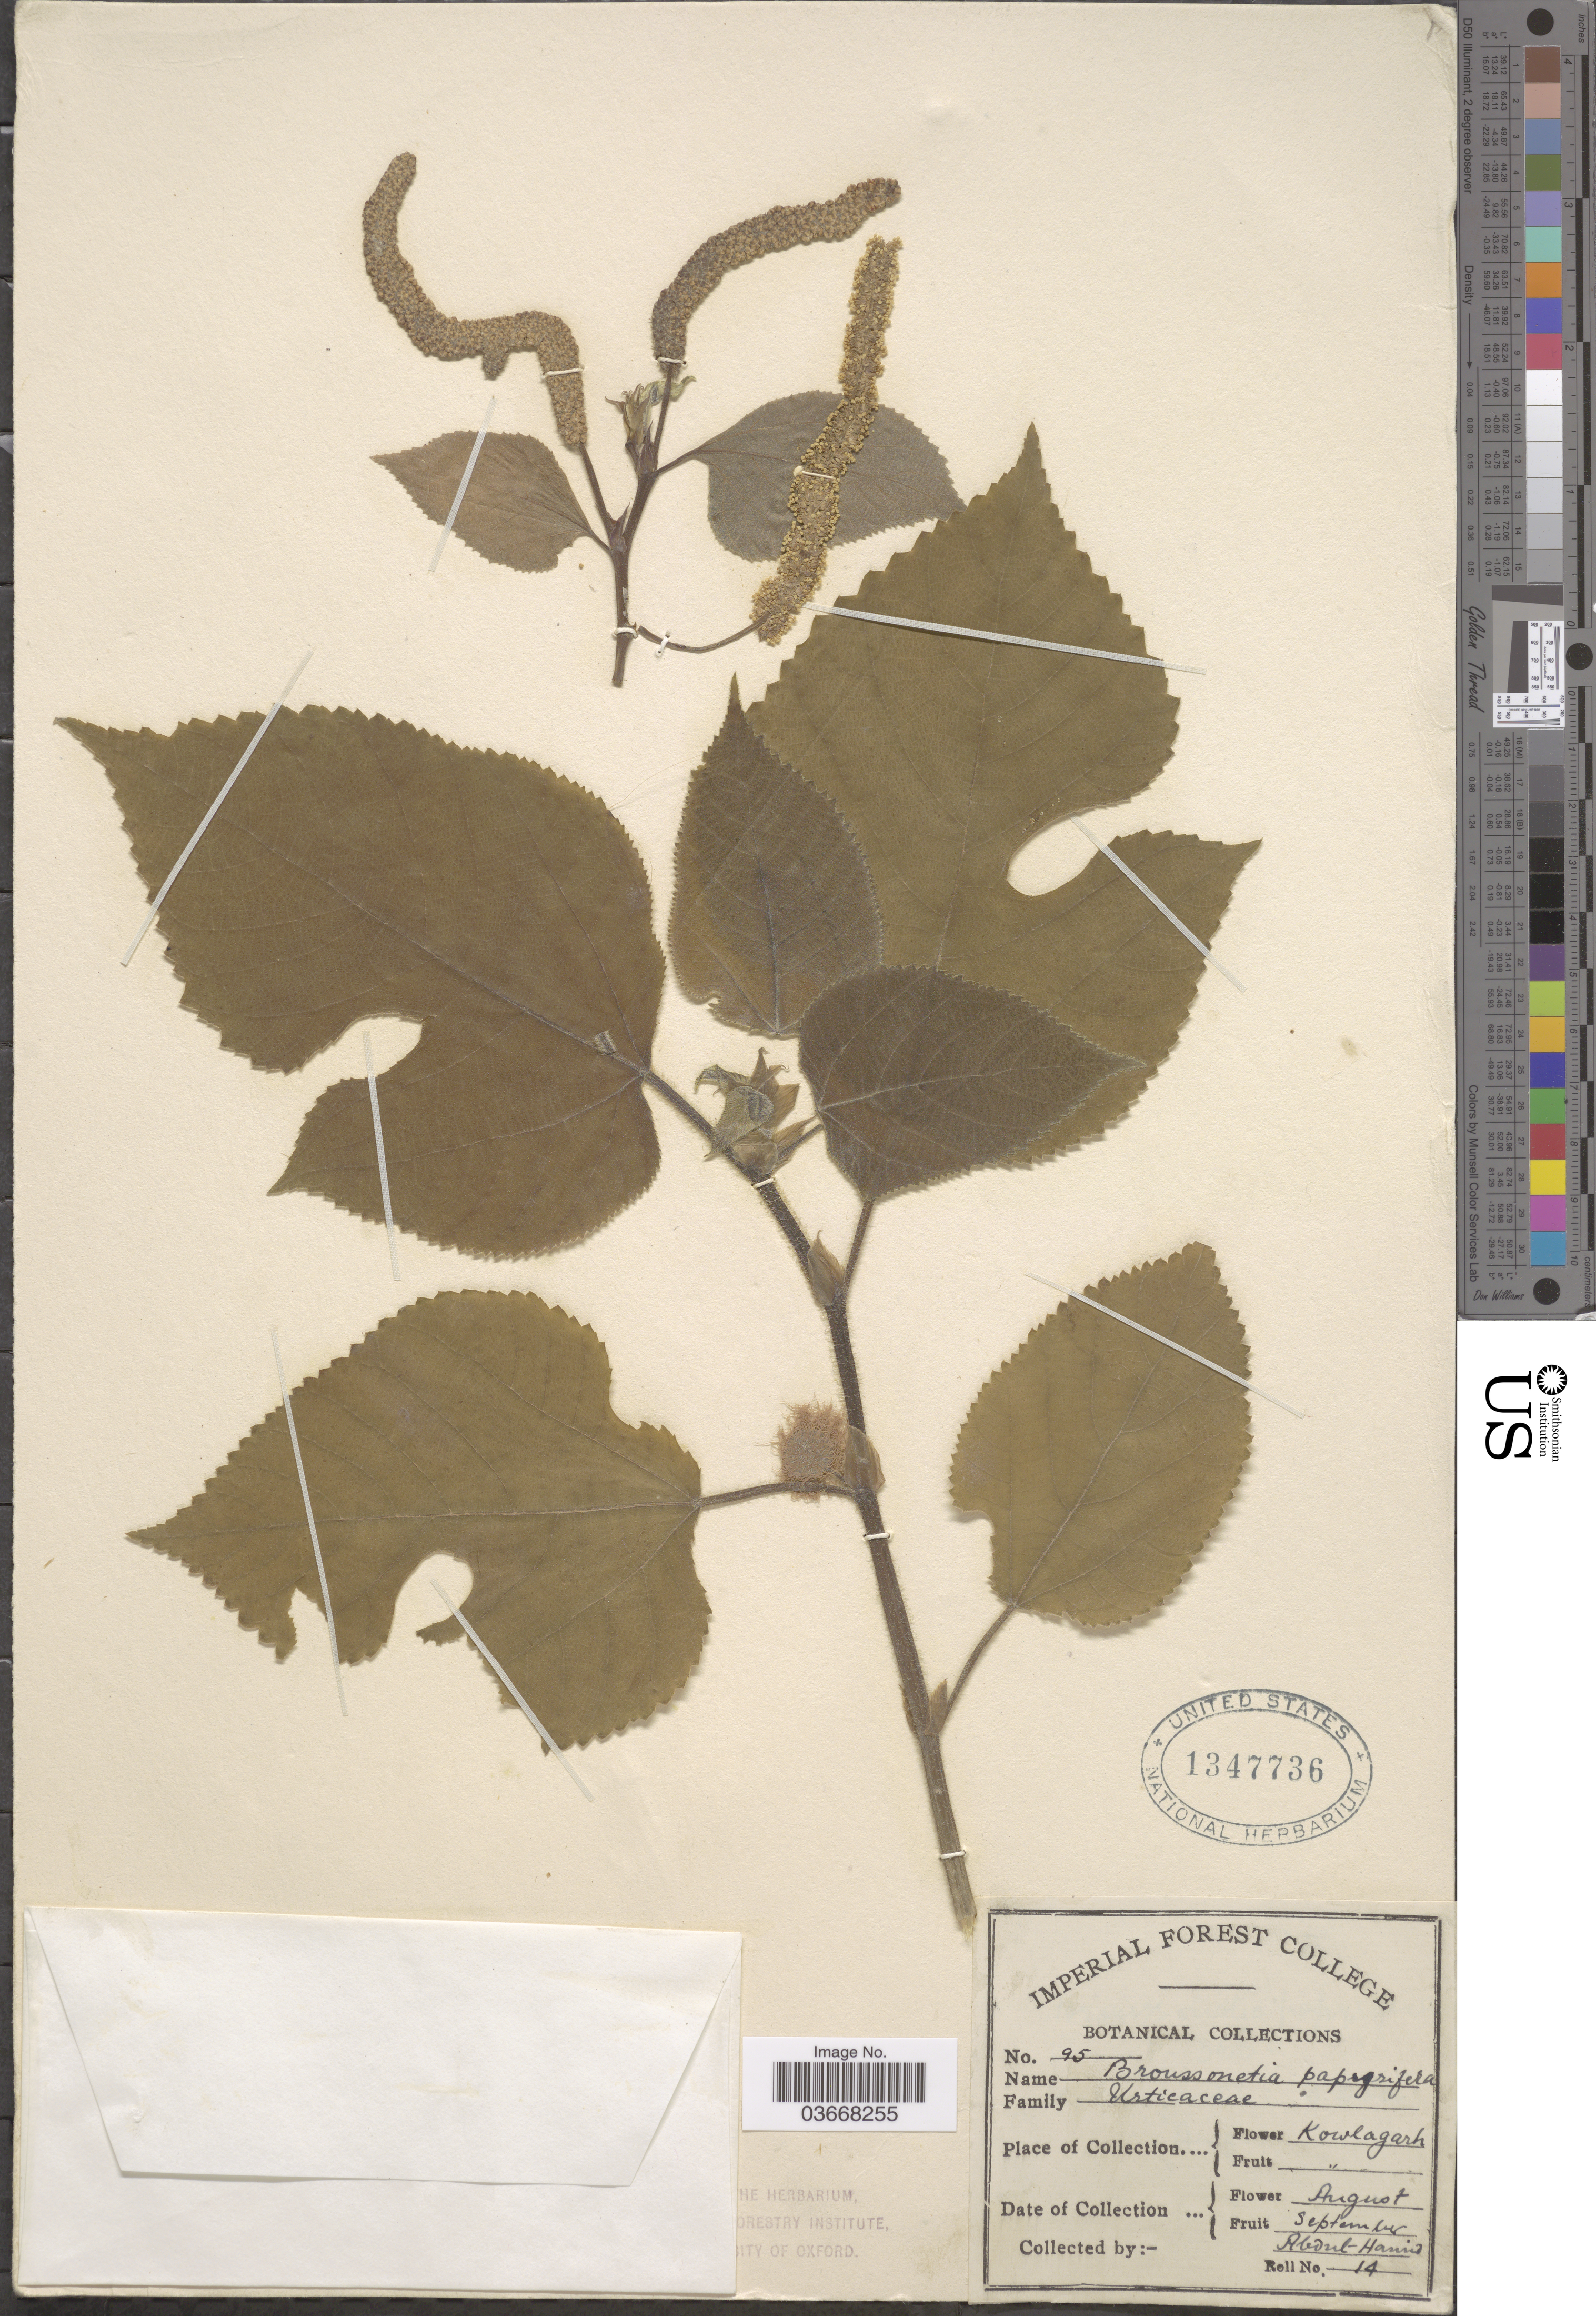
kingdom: Plantae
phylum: Tracheophyta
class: Magnoliopsida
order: Rosales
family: Moraceae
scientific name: Broussoneta papyrifera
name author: (L.) L'Hér. ex Vent.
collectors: Abdul-Hamid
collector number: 95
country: India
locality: Kowlagarh.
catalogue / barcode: US 1347736